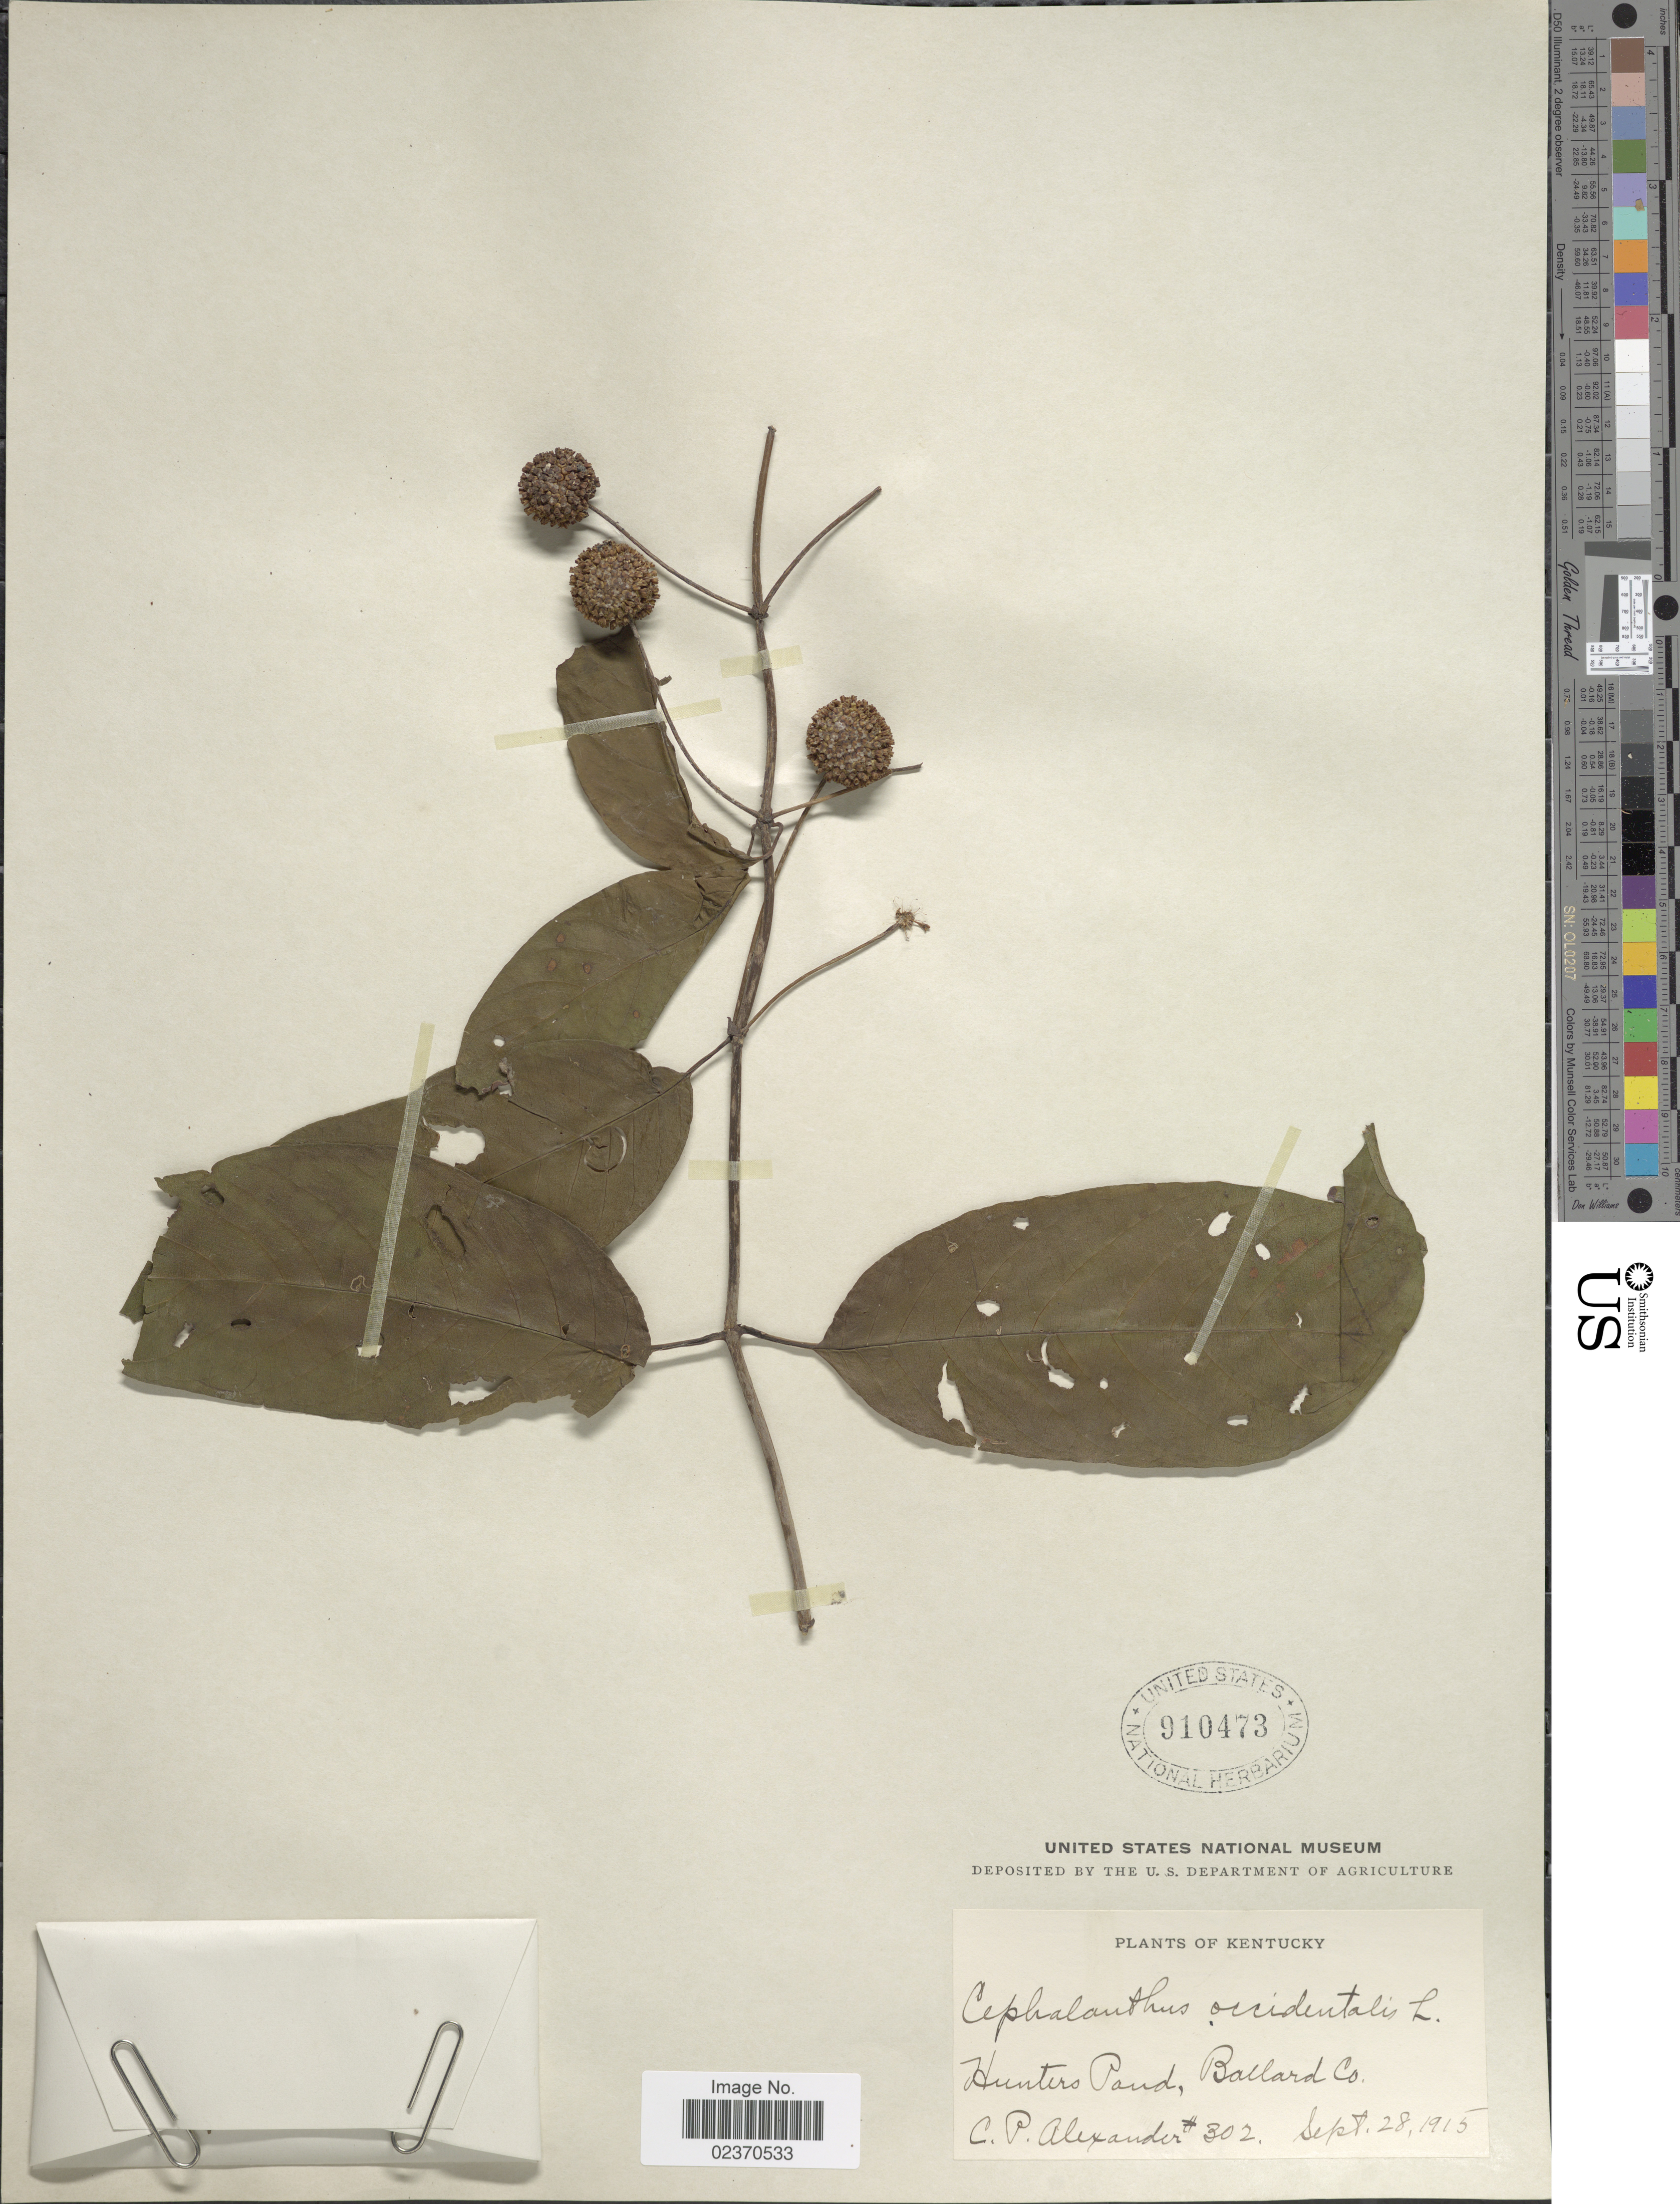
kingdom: Plantae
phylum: Tracheophyta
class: Magnoliopsida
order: Gentianales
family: Rubiaceae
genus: Cephalanthus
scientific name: Cephalanthus occidentalis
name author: L.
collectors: C. P. Alexander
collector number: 302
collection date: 1915-09-28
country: United States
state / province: Kentucky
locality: Hunters Pond, Ballard Co.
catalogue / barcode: US 910473